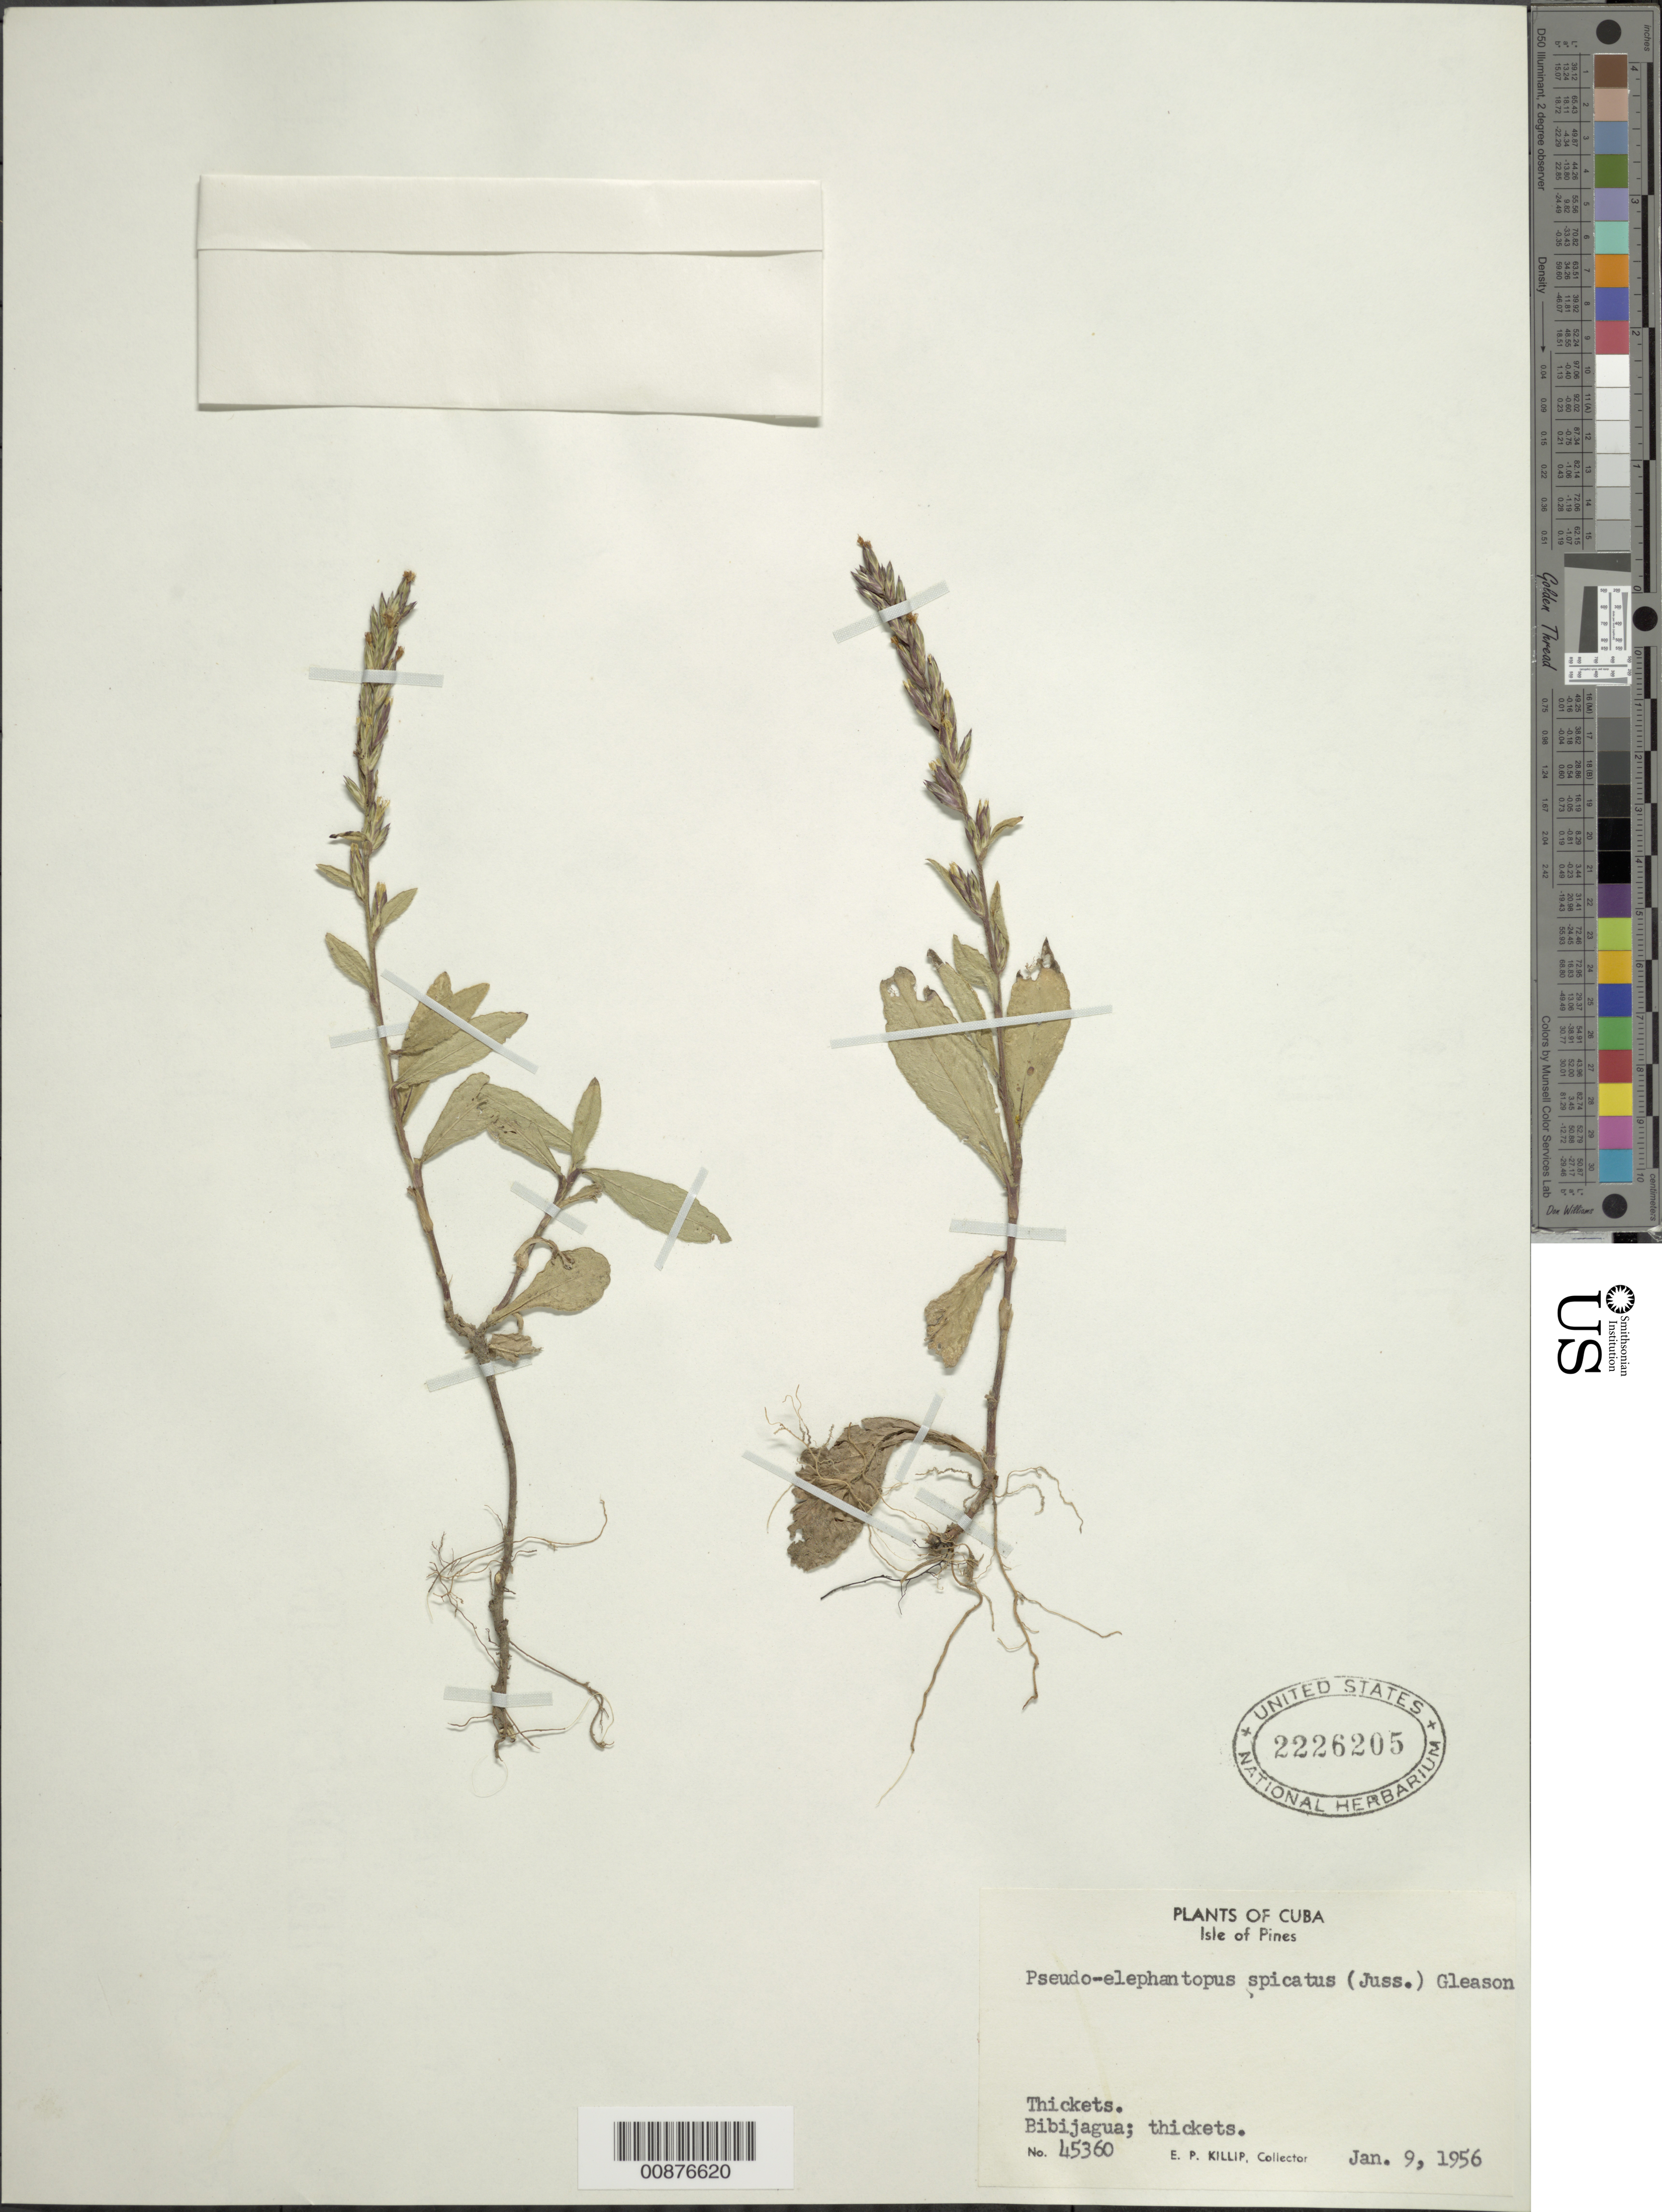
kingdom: Plantae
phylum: Tracheophyta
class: Magnoliopsida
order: Asterales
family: Asteraceae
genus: Pseudelephantopus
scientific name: Pseudelephantopus spicatus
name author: (Juss. ex Aubl.) C.F. Baker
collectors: E. P. Killip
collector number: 45360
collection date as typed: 09 Jan 1956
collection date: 1956-01-09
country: Cuba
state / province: Isla de La Juventud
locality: Bibijagua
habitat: Thickets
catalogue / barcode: US 2226205